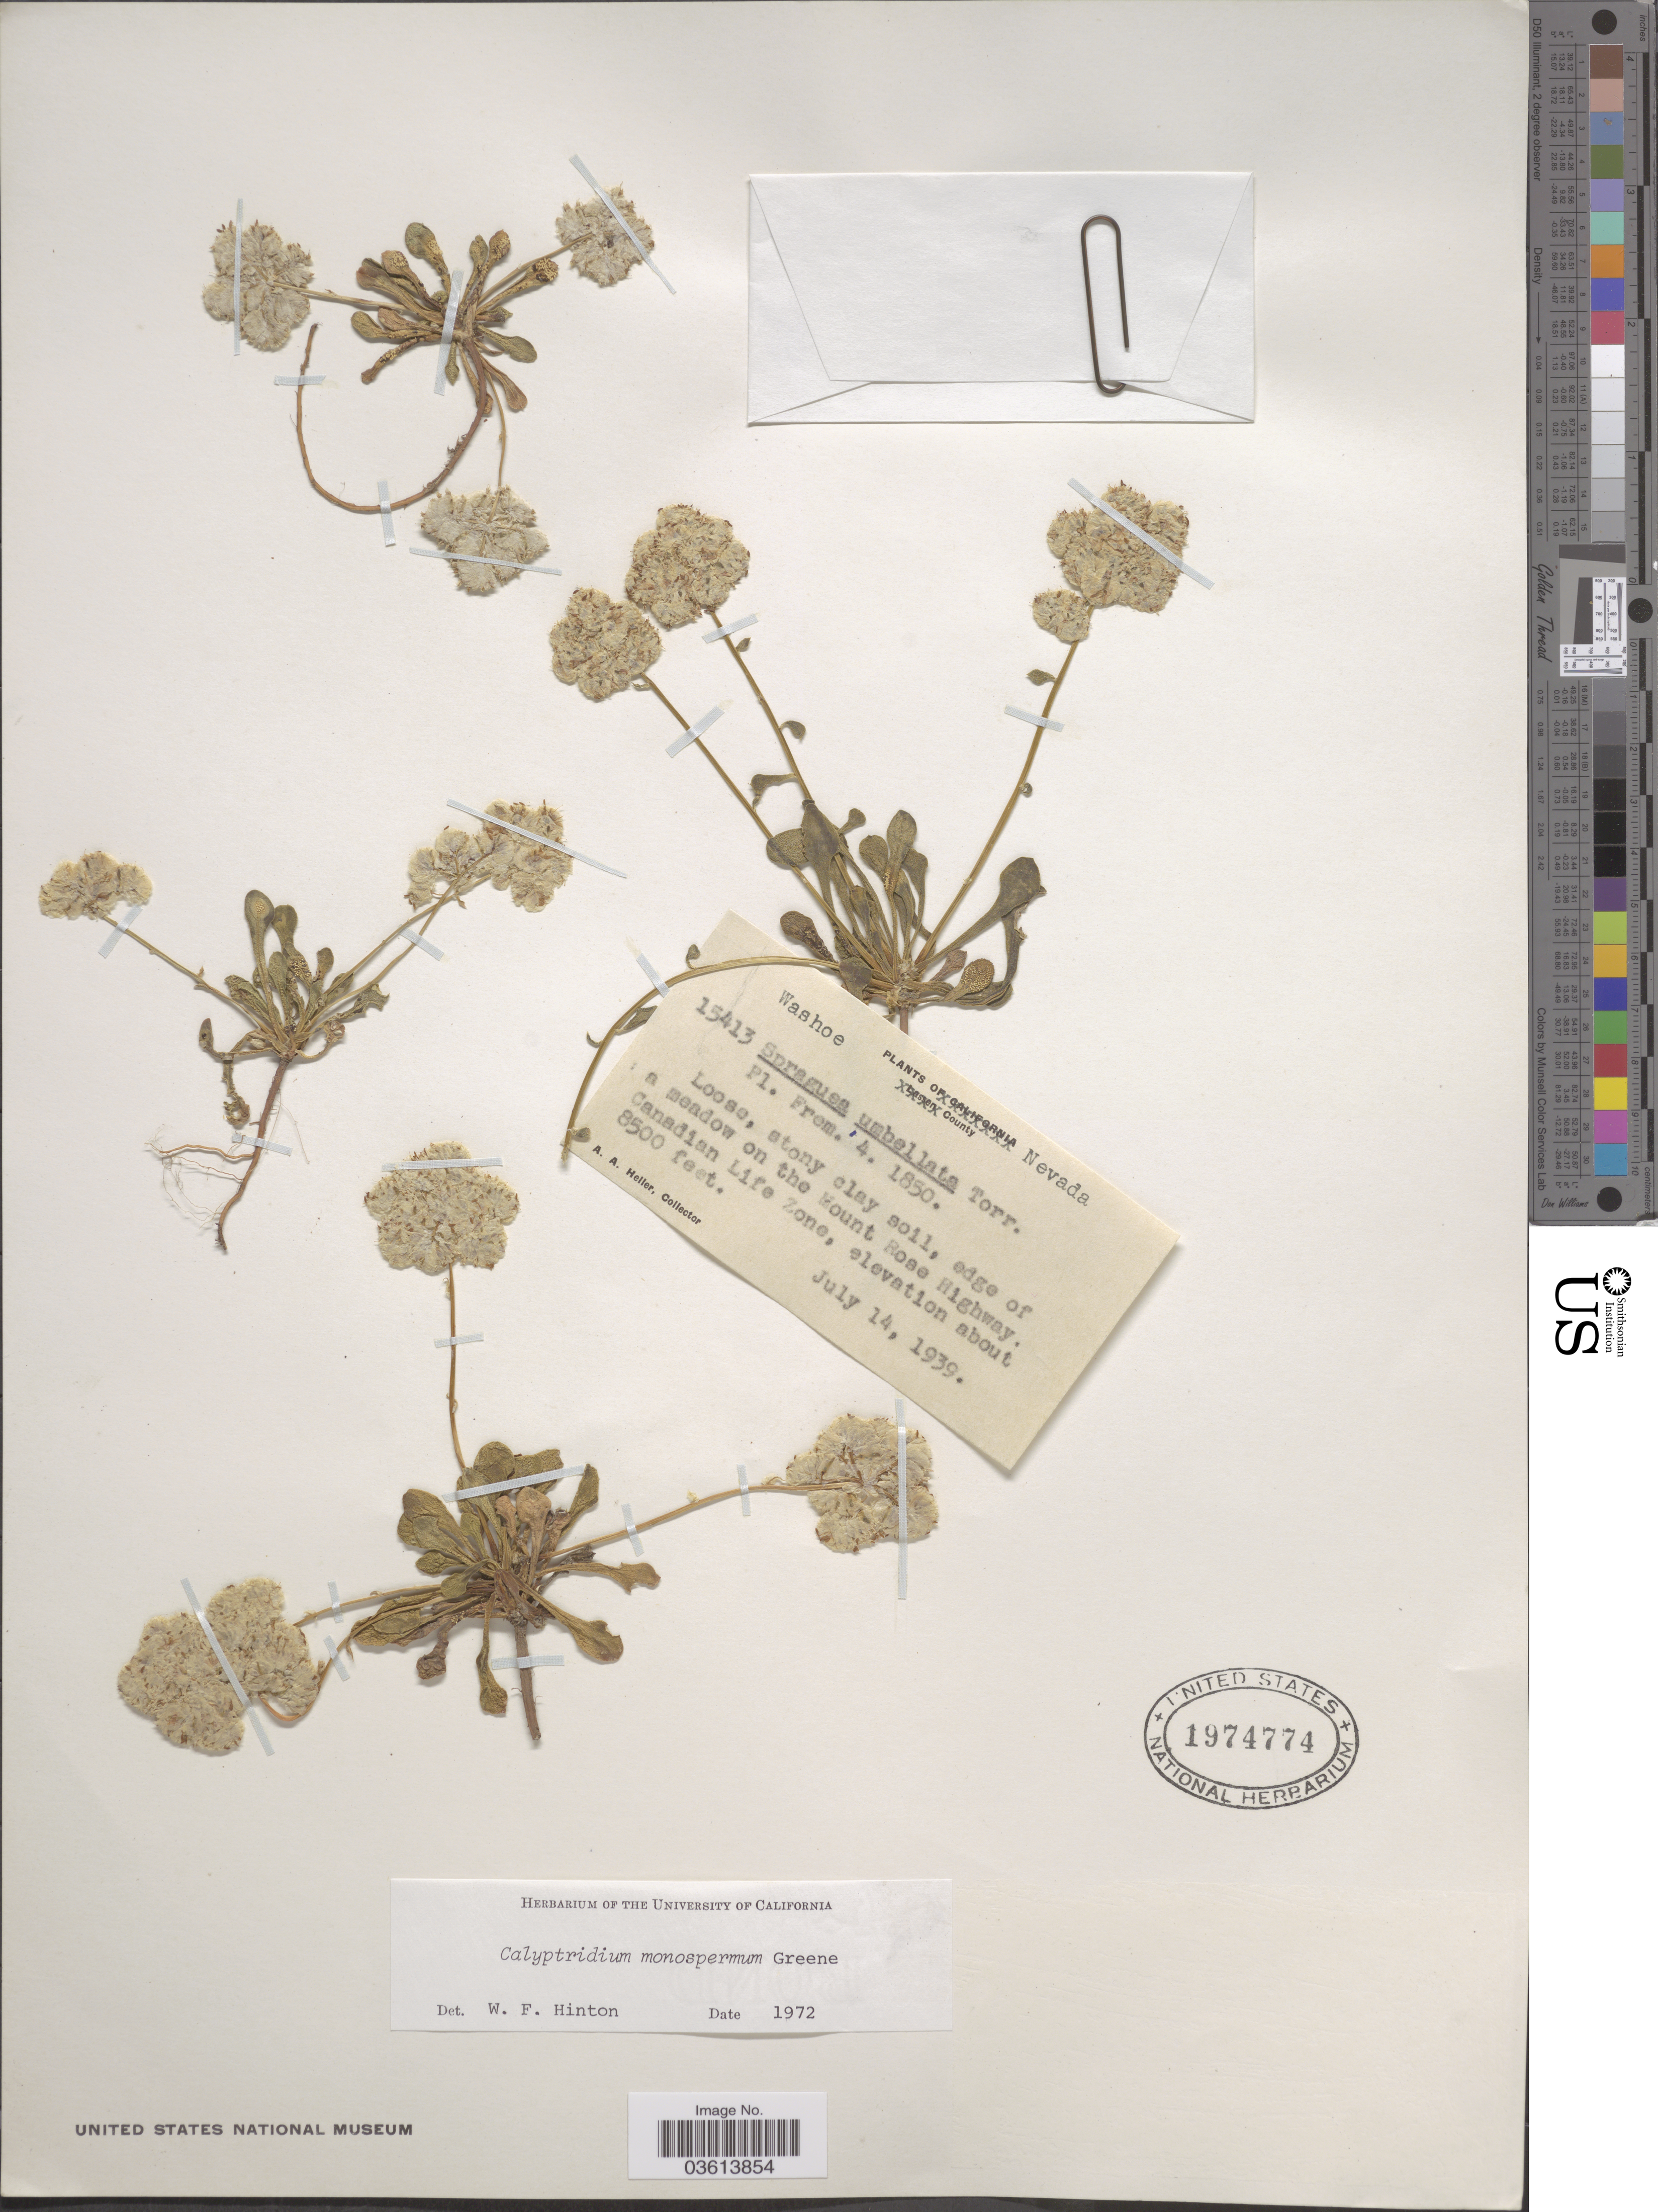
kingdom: Plantae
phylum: Tracheophyta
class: Magnoliopsida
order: Caryophyllales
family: Montiaceae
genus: Calyptridium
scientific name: Calyptridium monospermum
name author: Greene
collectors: A. A. Heller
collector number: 15413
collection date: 1939-07-14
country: United States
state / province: Nevada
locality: Washoe County. Edge of meadow on the Mount Rose Highway. Canadian Life Zone.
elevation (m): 2591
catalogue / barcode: US 1974774